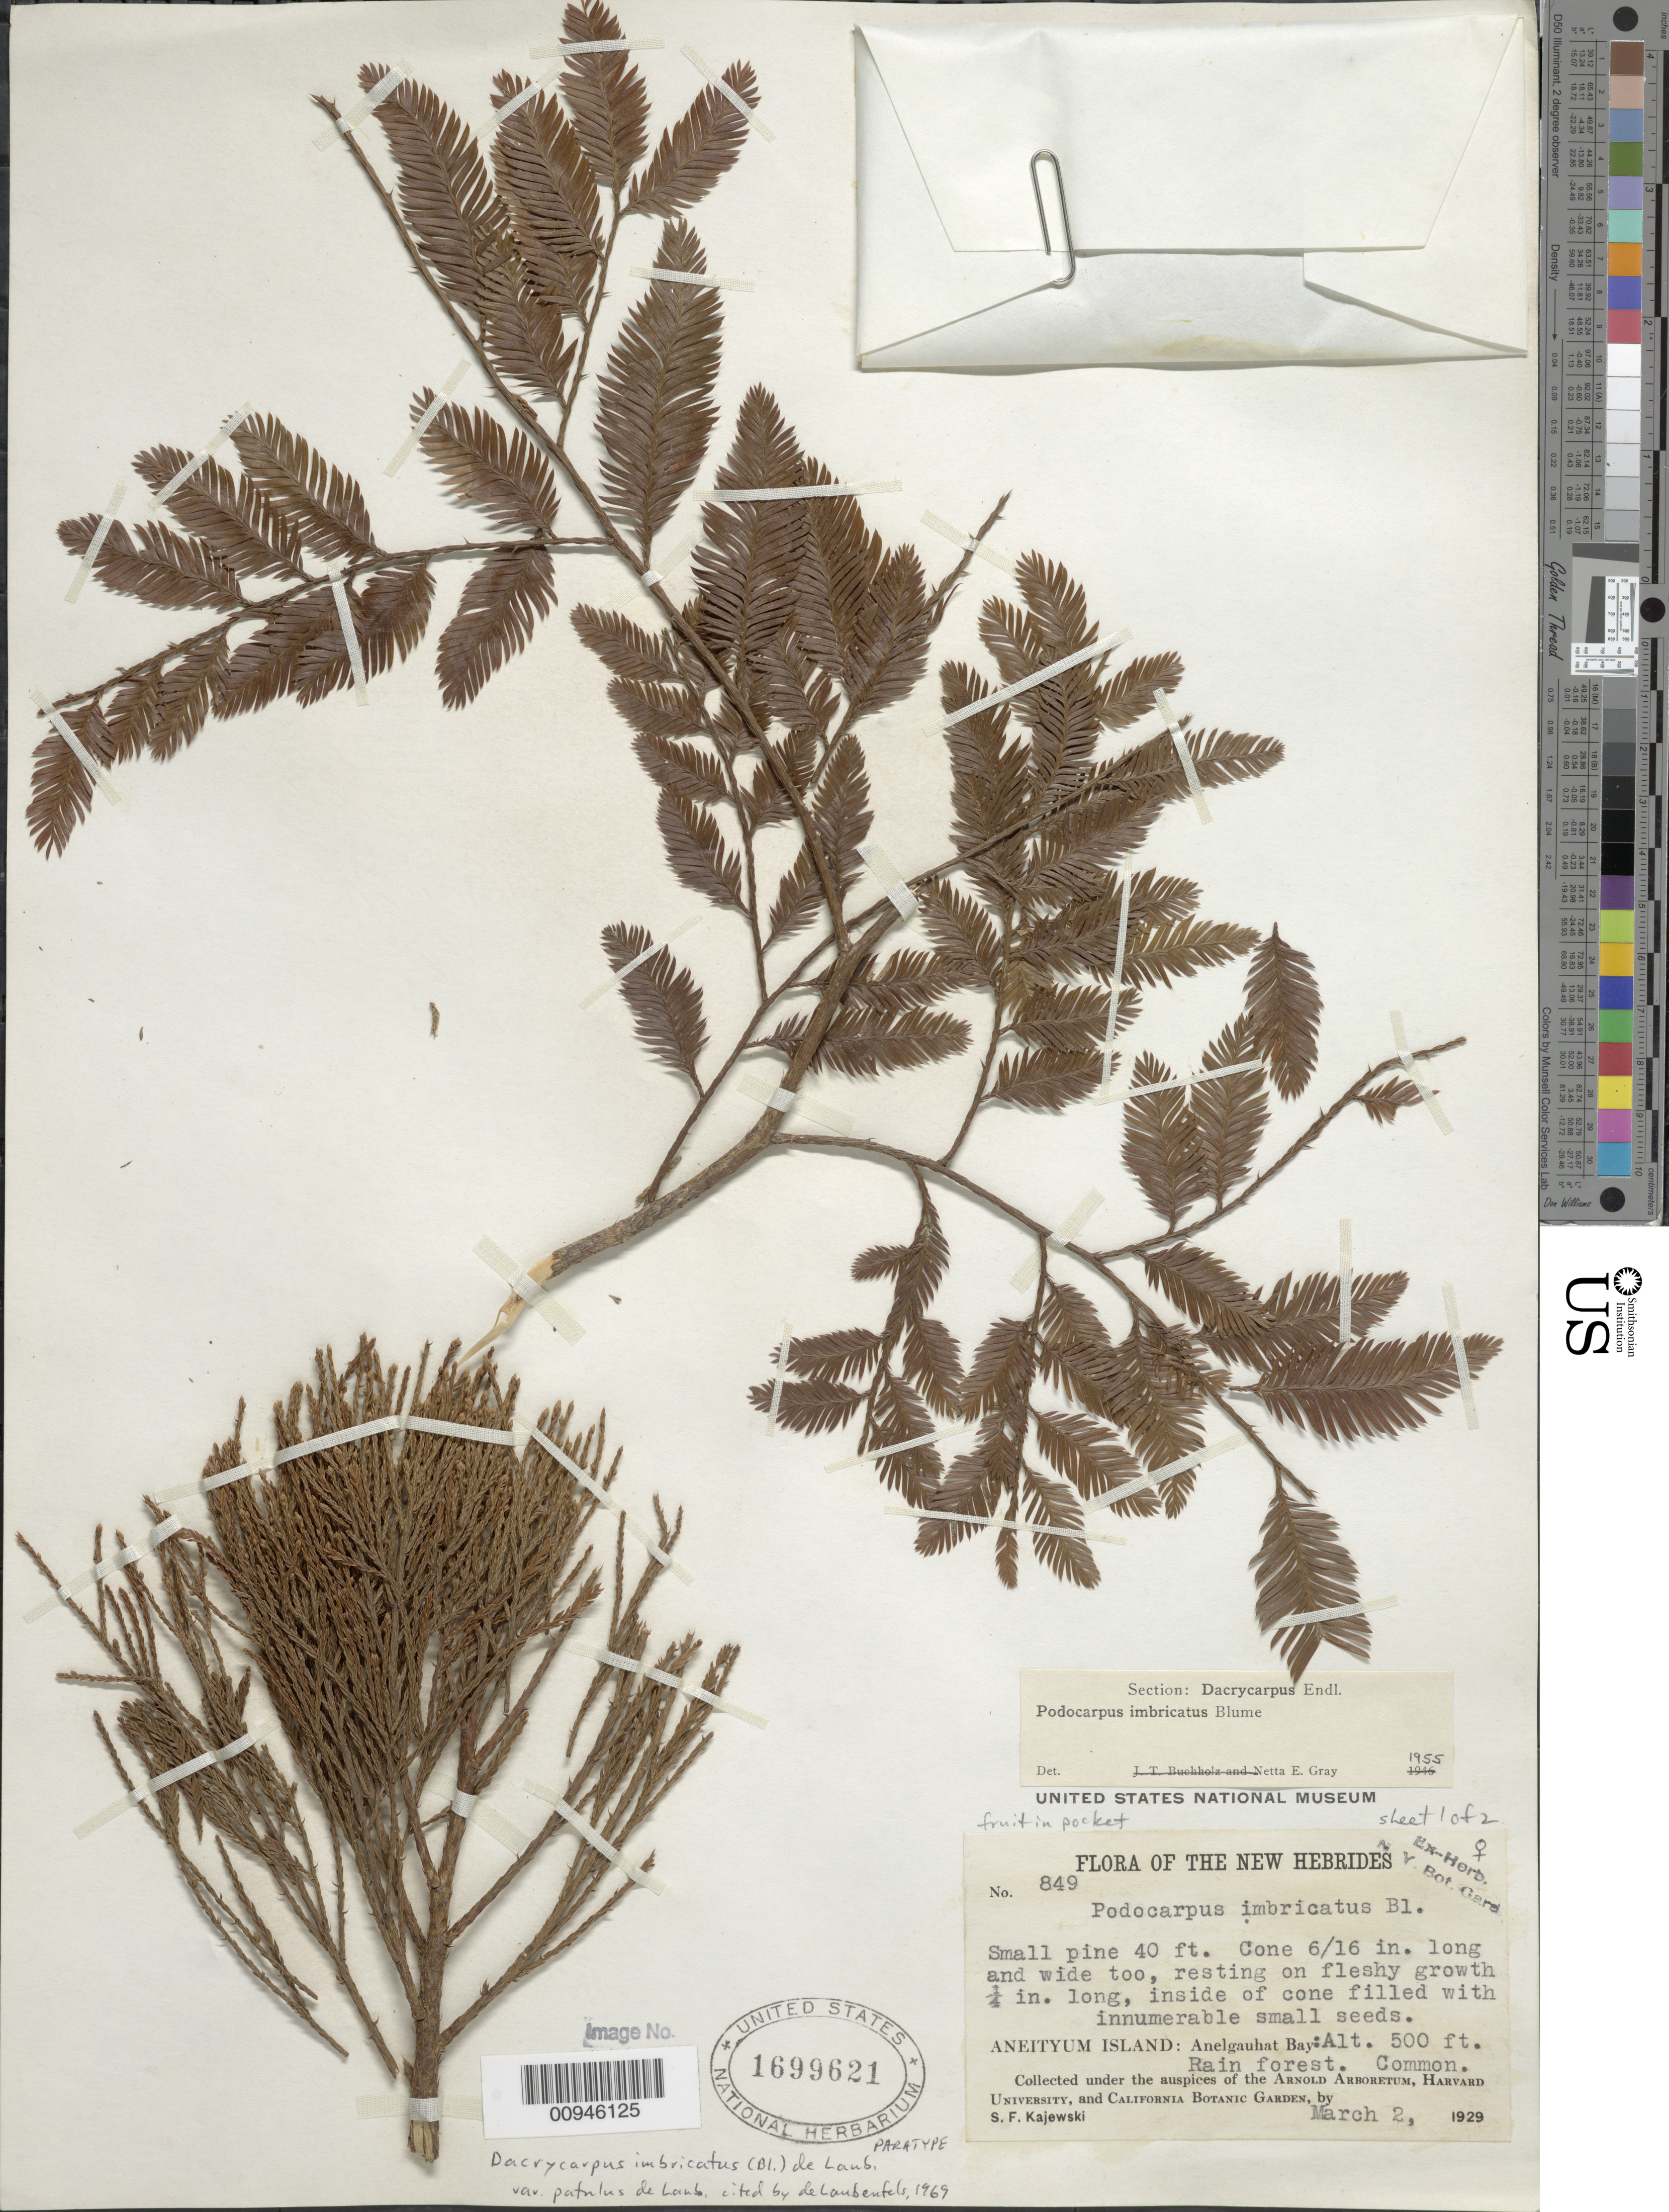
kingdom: Plantae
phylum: Tracheophyta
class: Pinopsida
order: Pinales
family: Podocarpaceae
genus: Dacrycarpus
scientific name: Dacrycarpus imbricatus var. patulus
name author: de Laub.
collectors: S. Kajewski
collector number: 849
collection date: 1929-03-02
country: Vanuatu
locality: The New Hebrides Aneityum Island: Anelgauhat Bay, Rain forest, Common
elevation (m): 152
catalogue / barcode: US 1699621